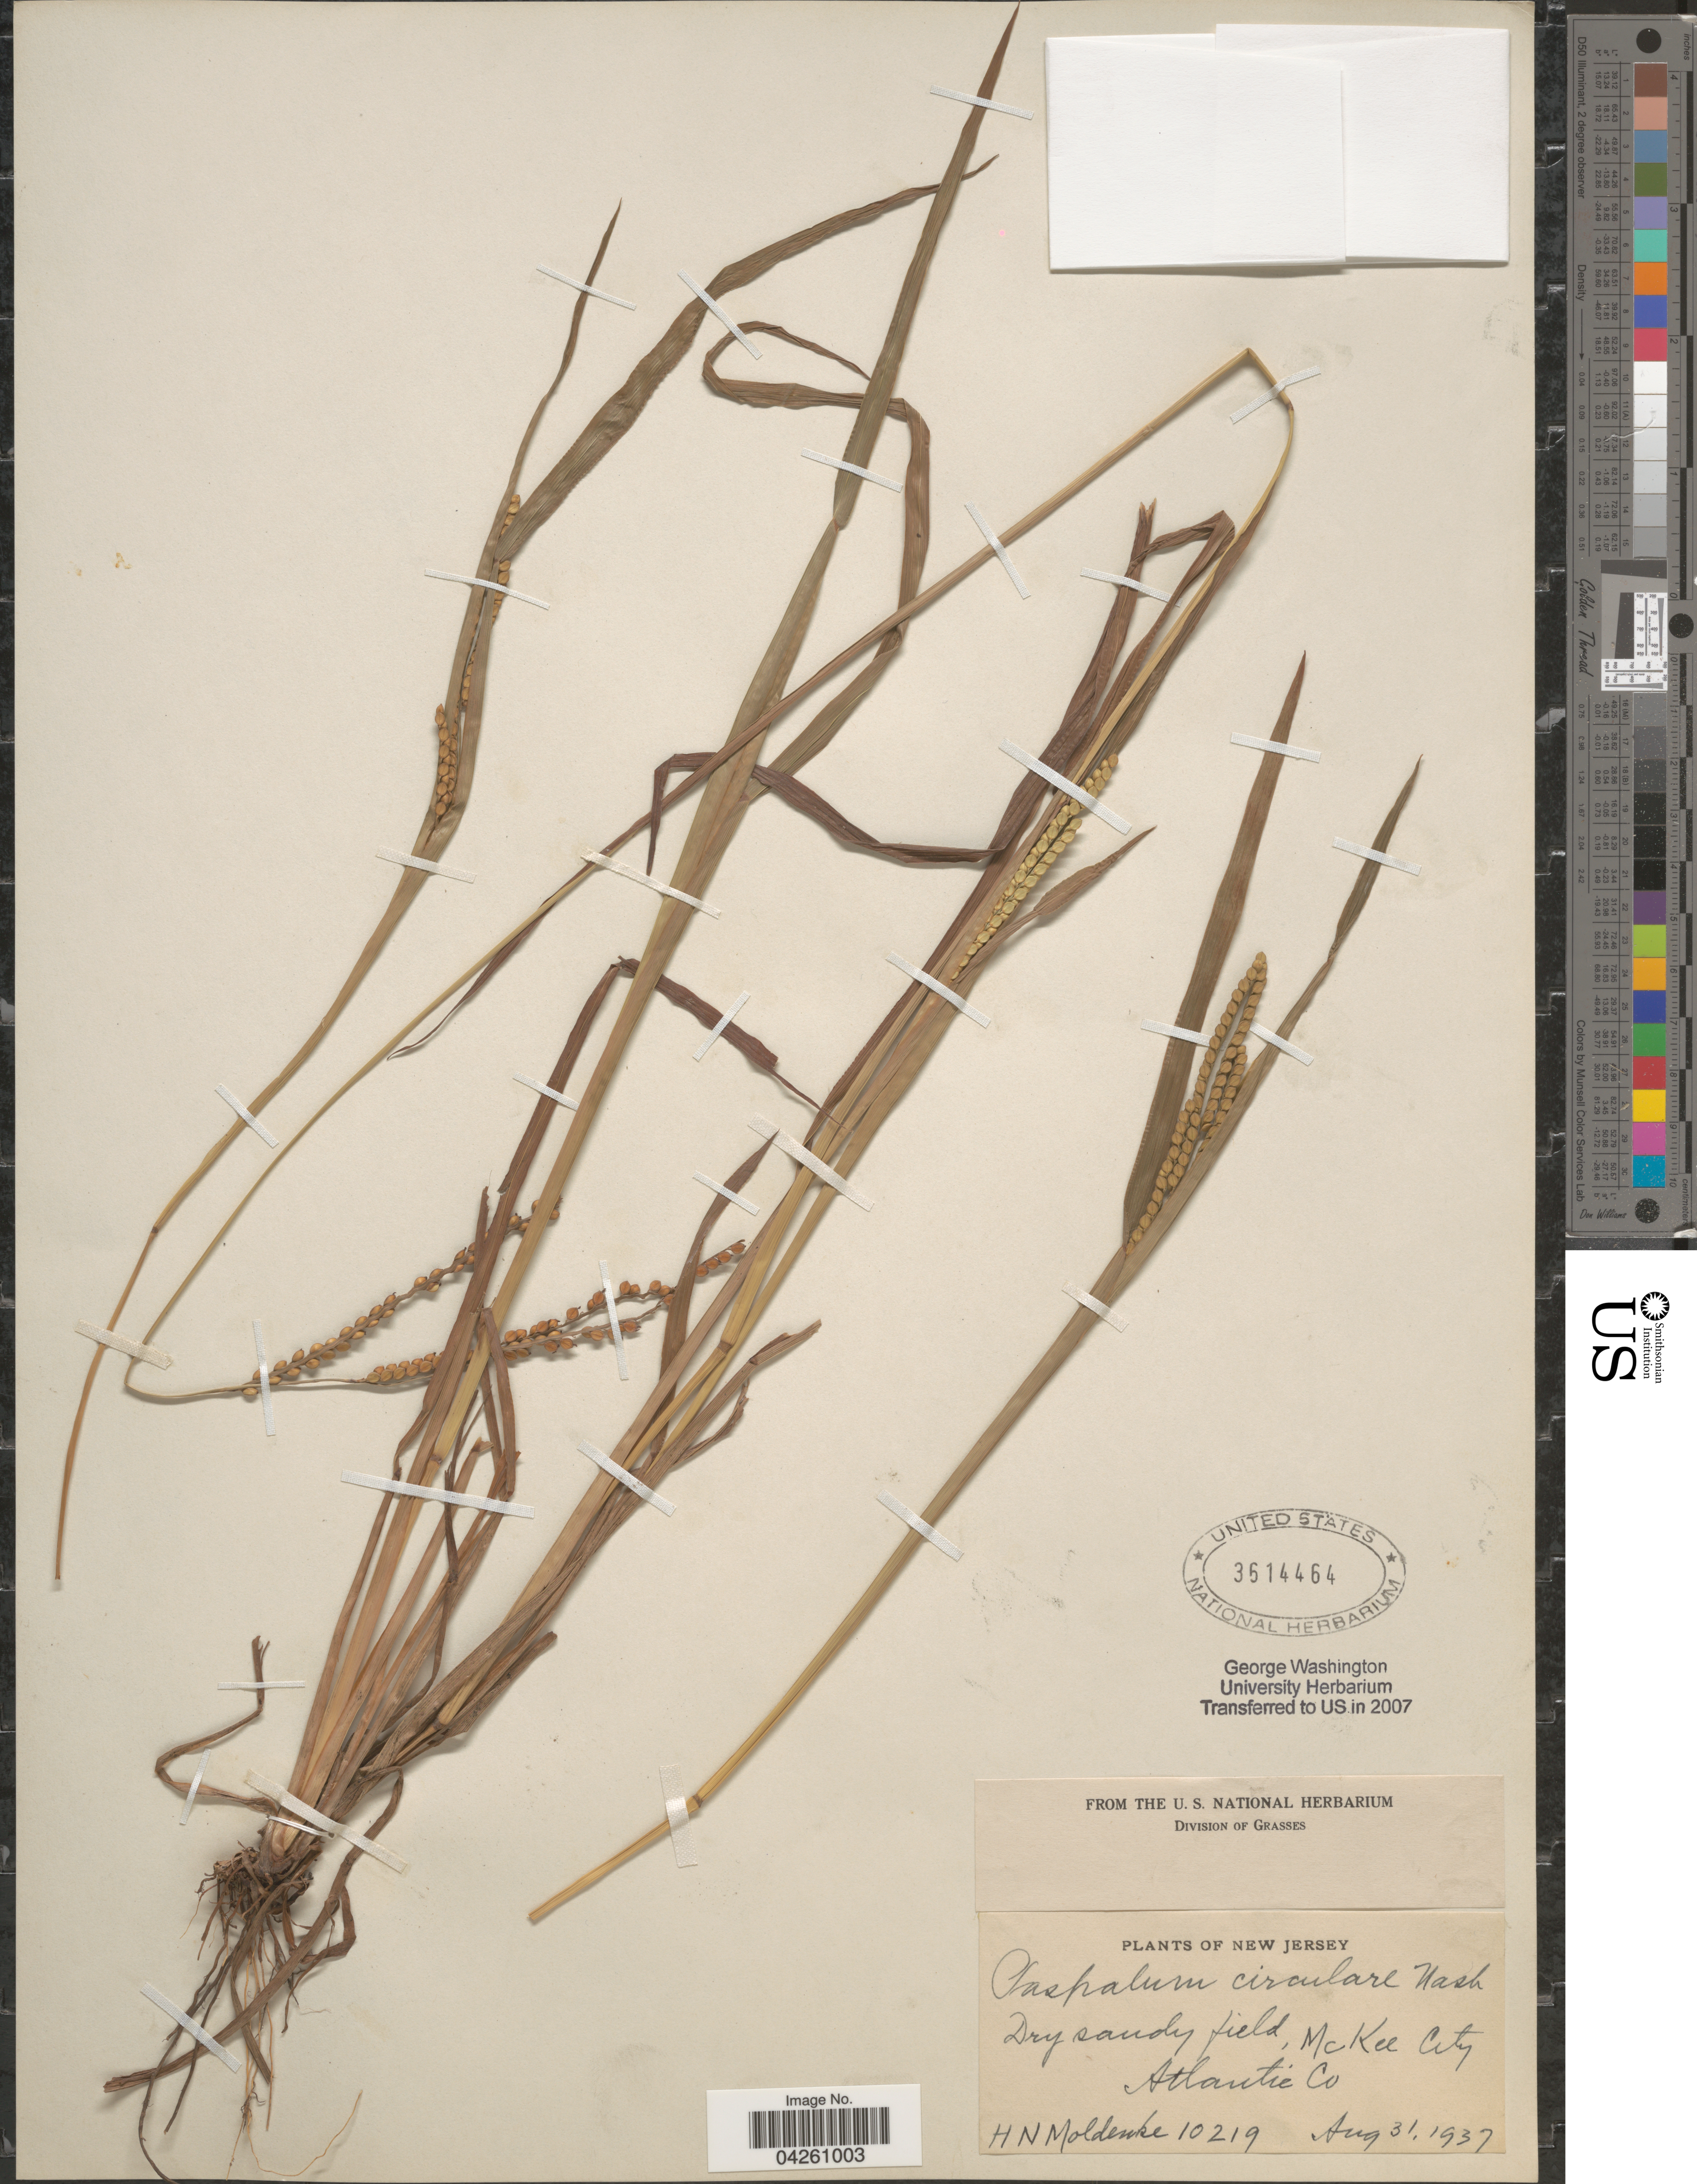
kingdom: Plantae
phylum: Tracheophyta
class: Liliopsida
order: Poales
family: Poaceae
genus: Paspalum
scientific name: Paspalum circulare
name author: Nash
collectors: H. N. Moldenke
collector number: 10219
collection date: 1937-08-31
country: United States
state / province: New Jersey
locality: Dry sandy field, McKee City. Atlantic Co.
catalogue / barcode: US 3614464